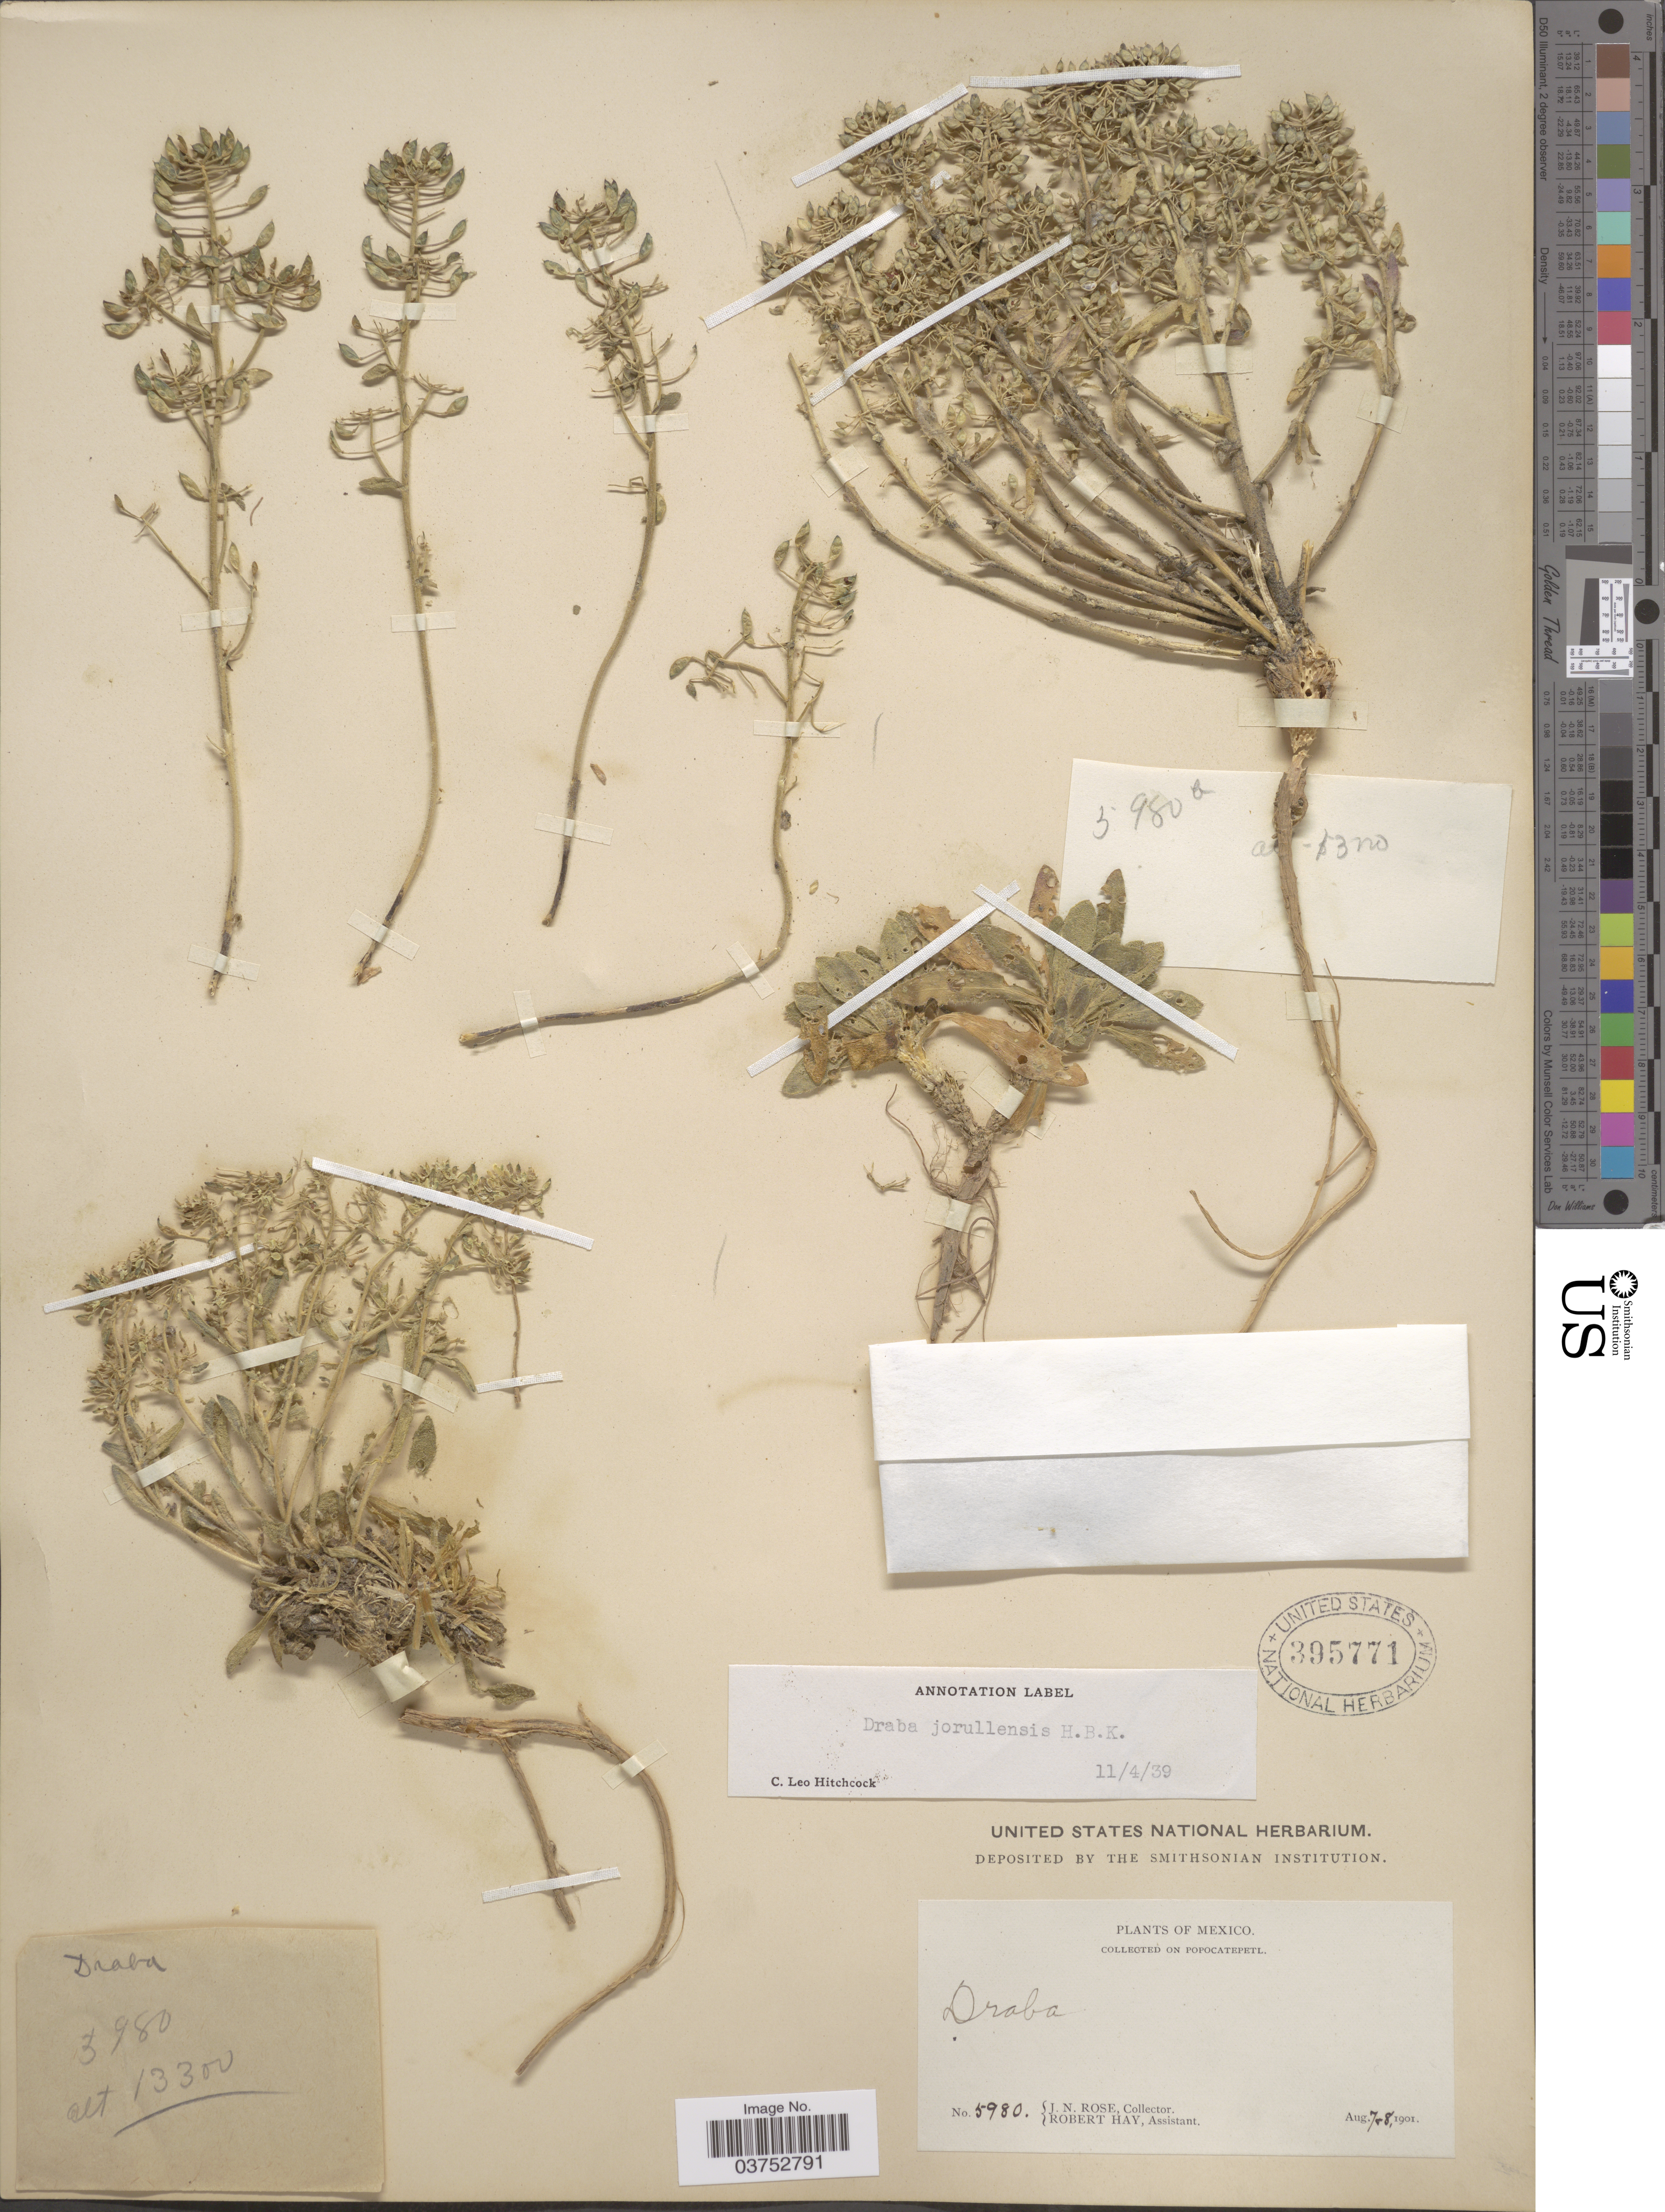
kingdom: Plantae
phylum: Tracheophyta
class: Magnoliopsida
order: Brassicales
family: Brassicaceae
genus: Draba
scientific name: Draba jorullensis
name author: Kunth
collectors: J. N. Rose & R. H. Hay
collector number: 5980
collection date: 1901-08-07/1901-08-08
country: Mexico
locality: On Popocatepetl.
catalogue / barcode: US 395771